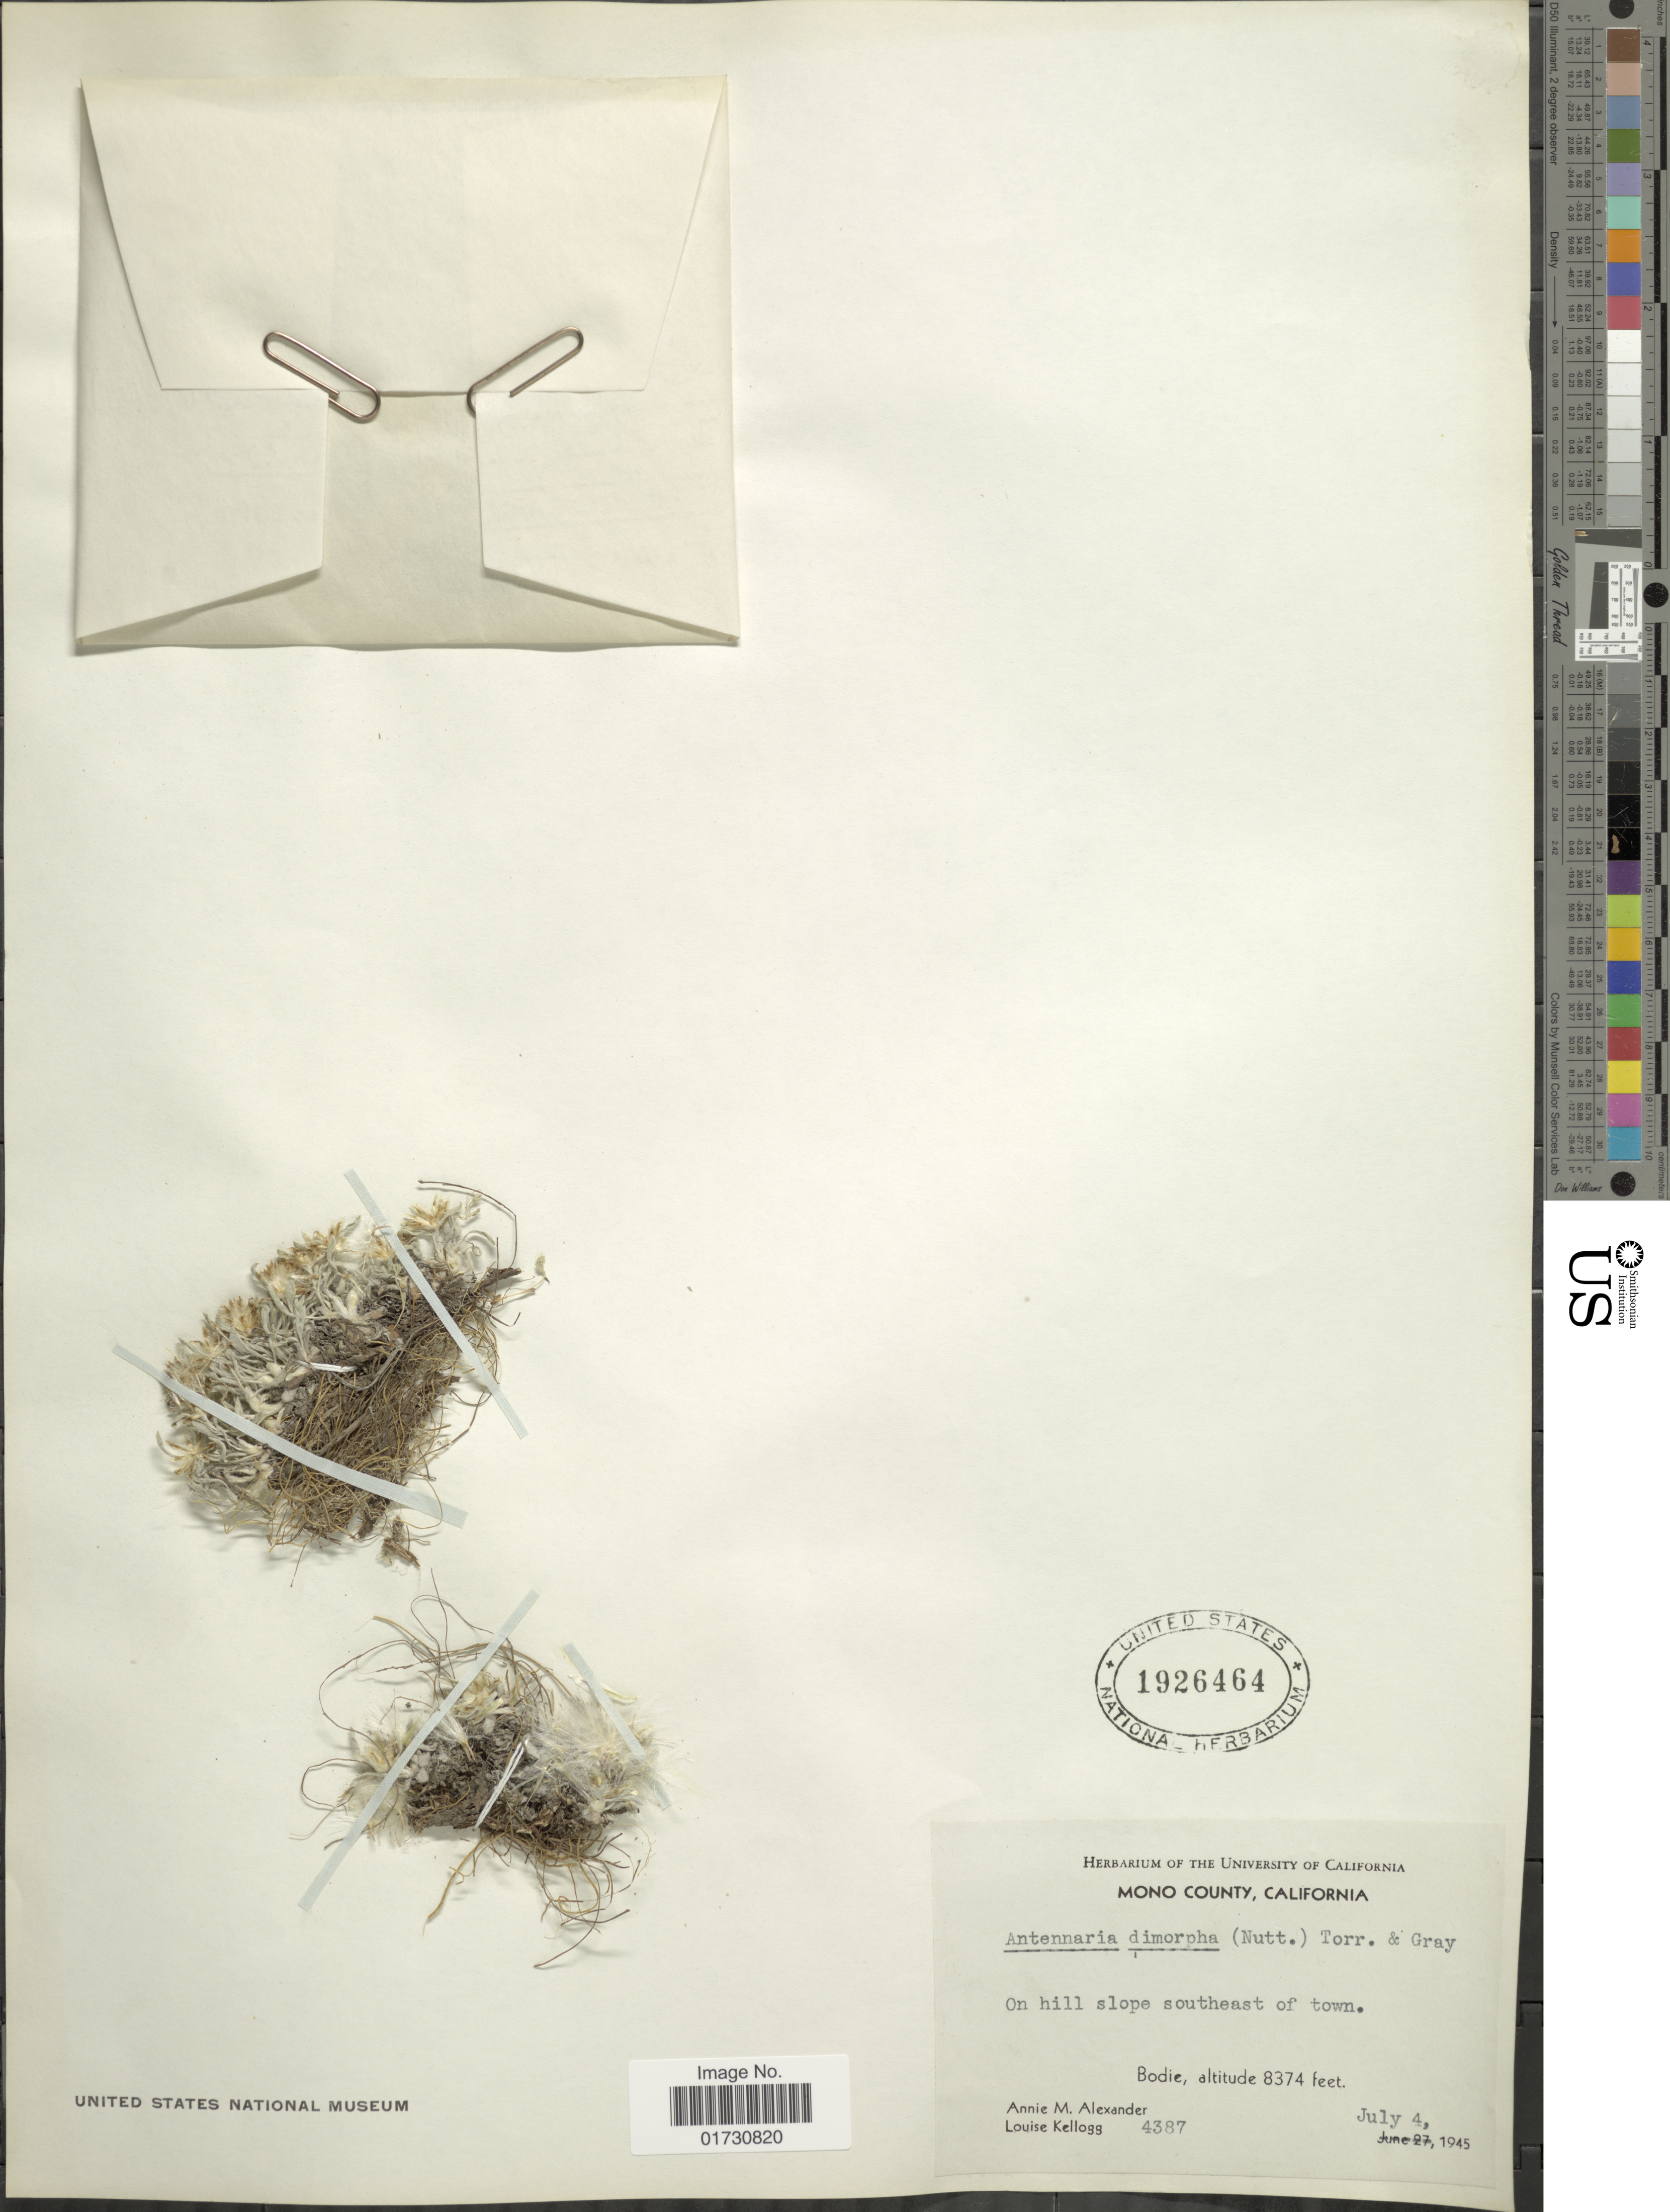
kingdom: Plantae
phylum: Tracheophyta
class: Magnoliopsida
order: Asterales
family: Asteraceae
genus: Antennaria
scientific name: Antennaria dimorpha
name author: (Nutt.) Torr. & A. Gray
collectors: A. M. Alexander & L. Kellogg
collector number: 4387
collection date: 1945-07-04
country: United States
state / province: California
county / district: Mono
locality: Mono County, On hill slope southeast of town, Bodie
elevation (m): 2552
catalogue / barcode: US 1926464